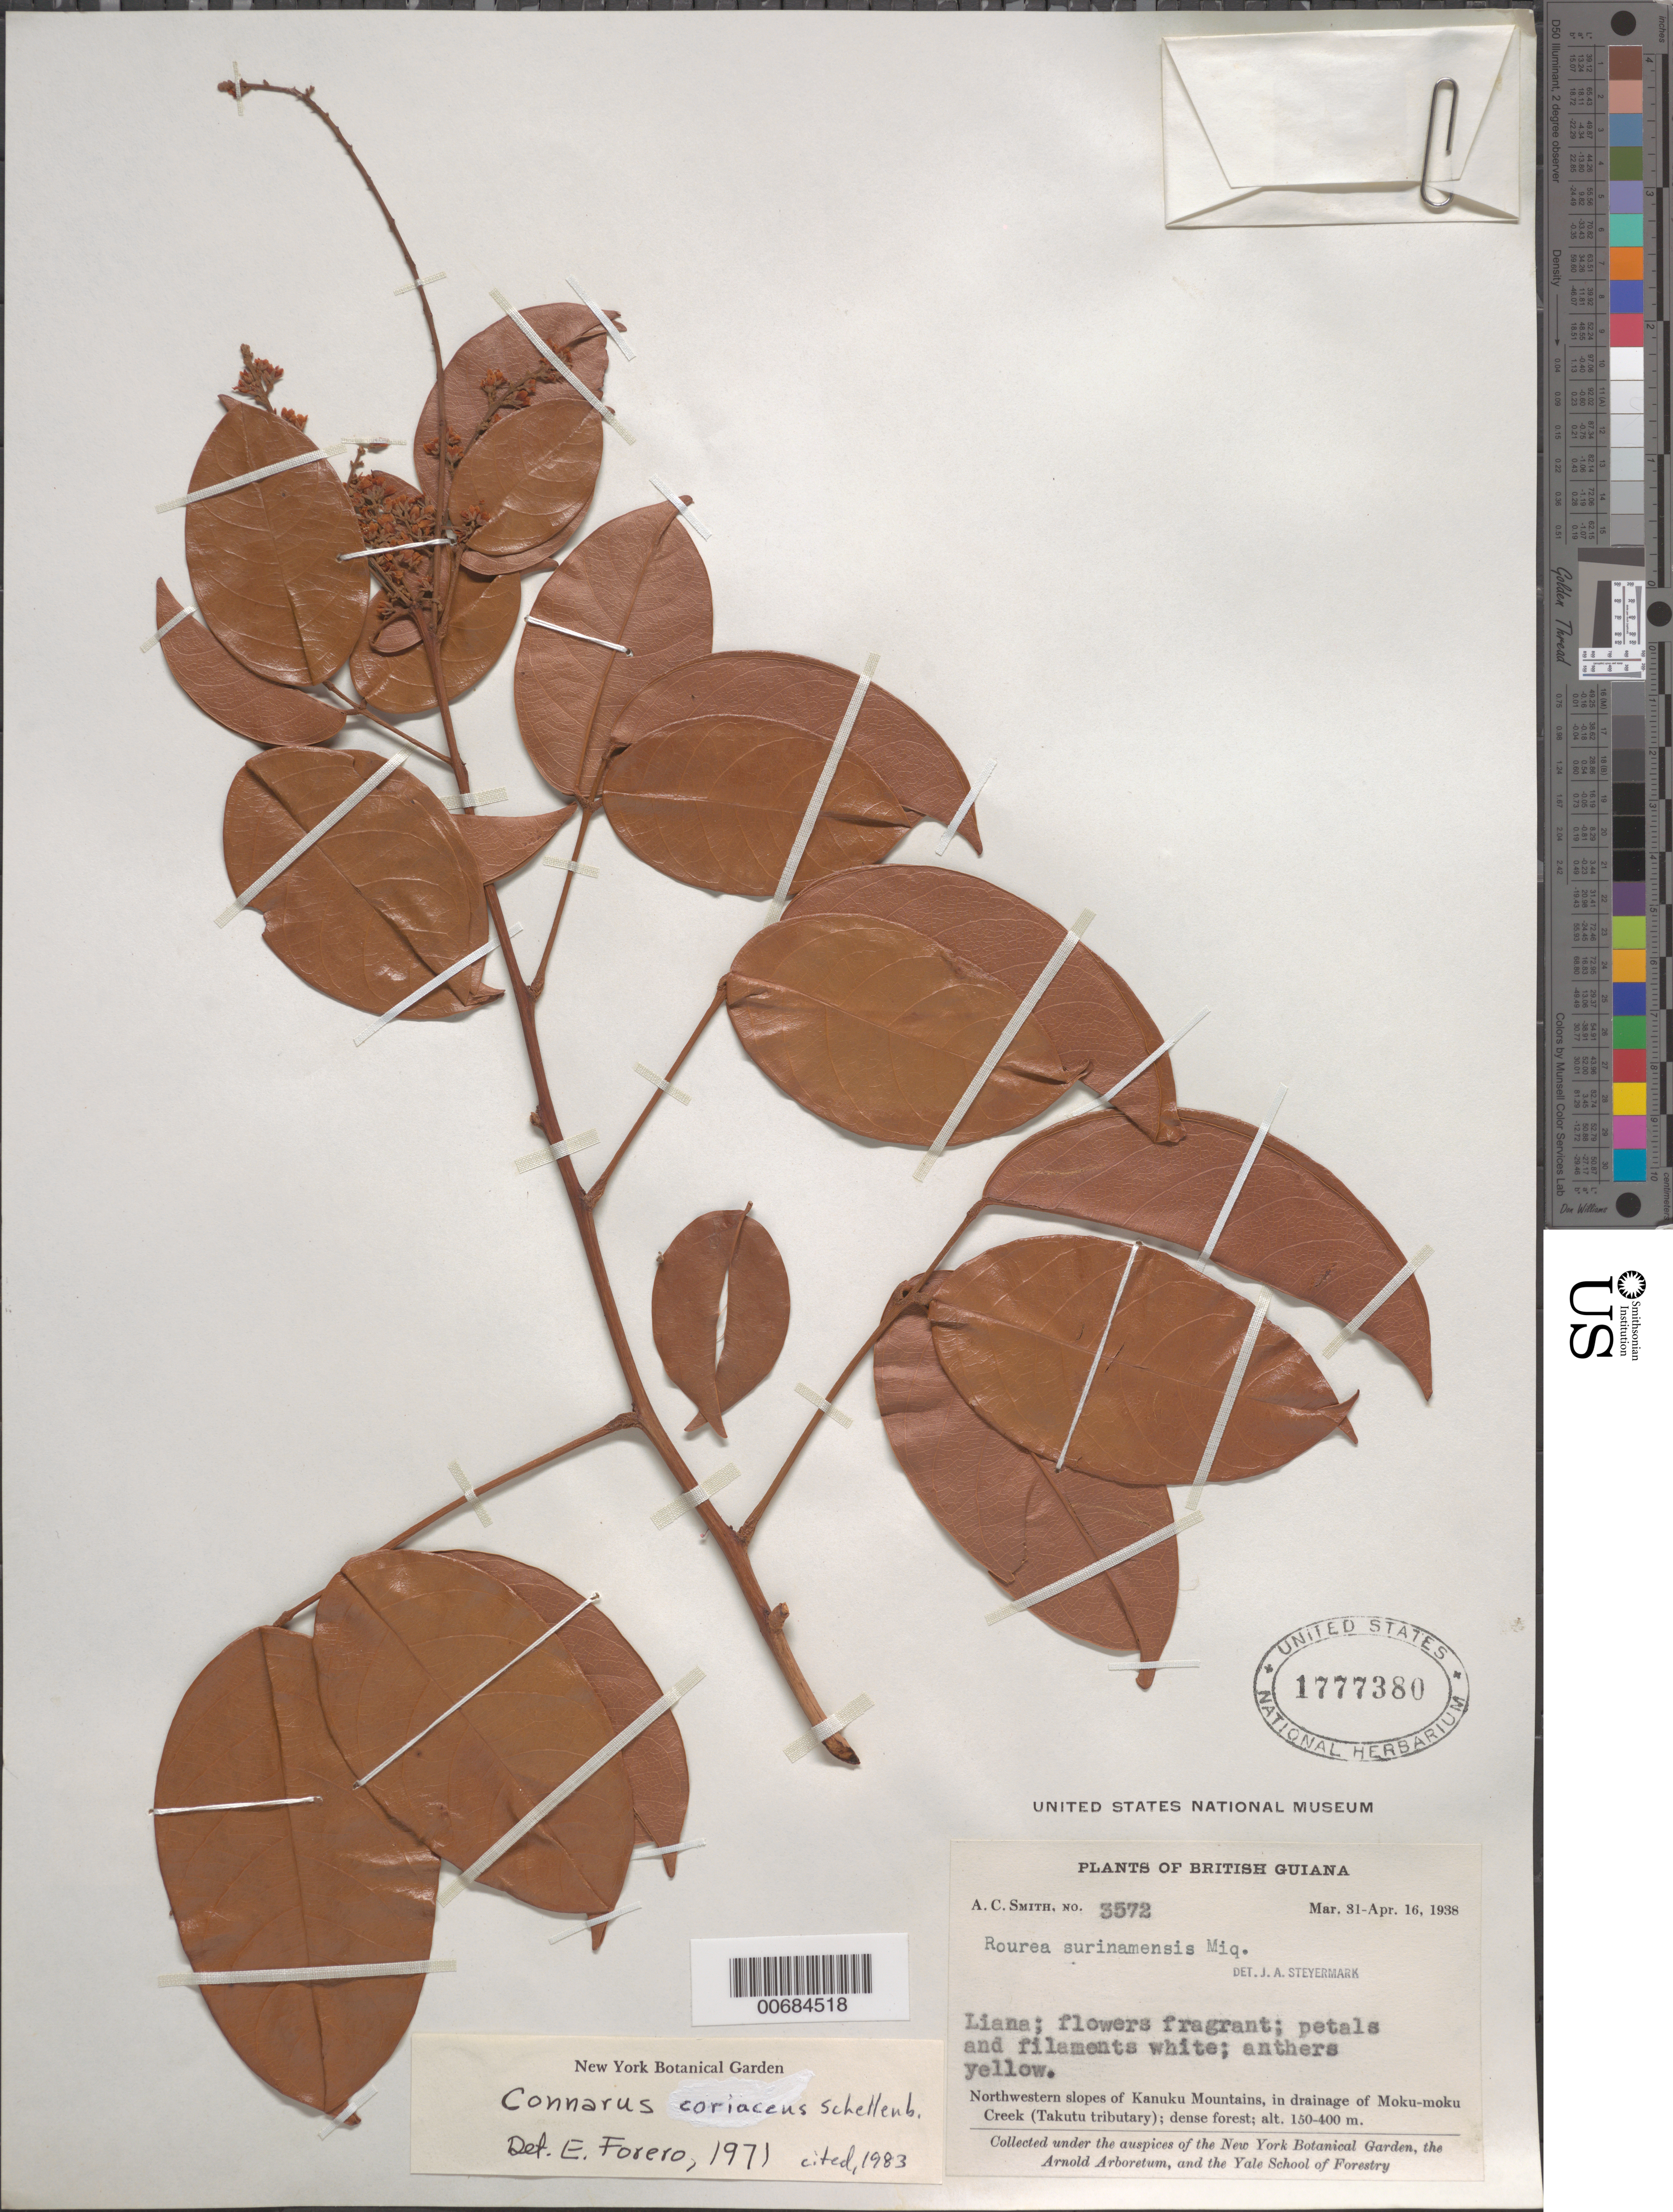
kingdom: Plantae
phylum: Tracheophyta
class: Magnoliopsida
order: Oxalidales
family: Connaraceae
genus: Connarus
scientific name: Connarus coriaceus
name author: G. Schellenb.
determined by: Forero, E.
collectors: A. C. Smith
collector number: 3572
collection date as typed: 31-Mar-38 to 16-Apr-38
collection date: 1938-03-31/1938-04-16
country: Guyana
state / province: U. Takutu-U. Essequibo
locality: Kanuku Mts., NW slopes, in drainage of Moku-moku Creek (Takutu tributary)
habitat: Dense forest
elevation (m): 150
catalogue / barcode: US 1777380